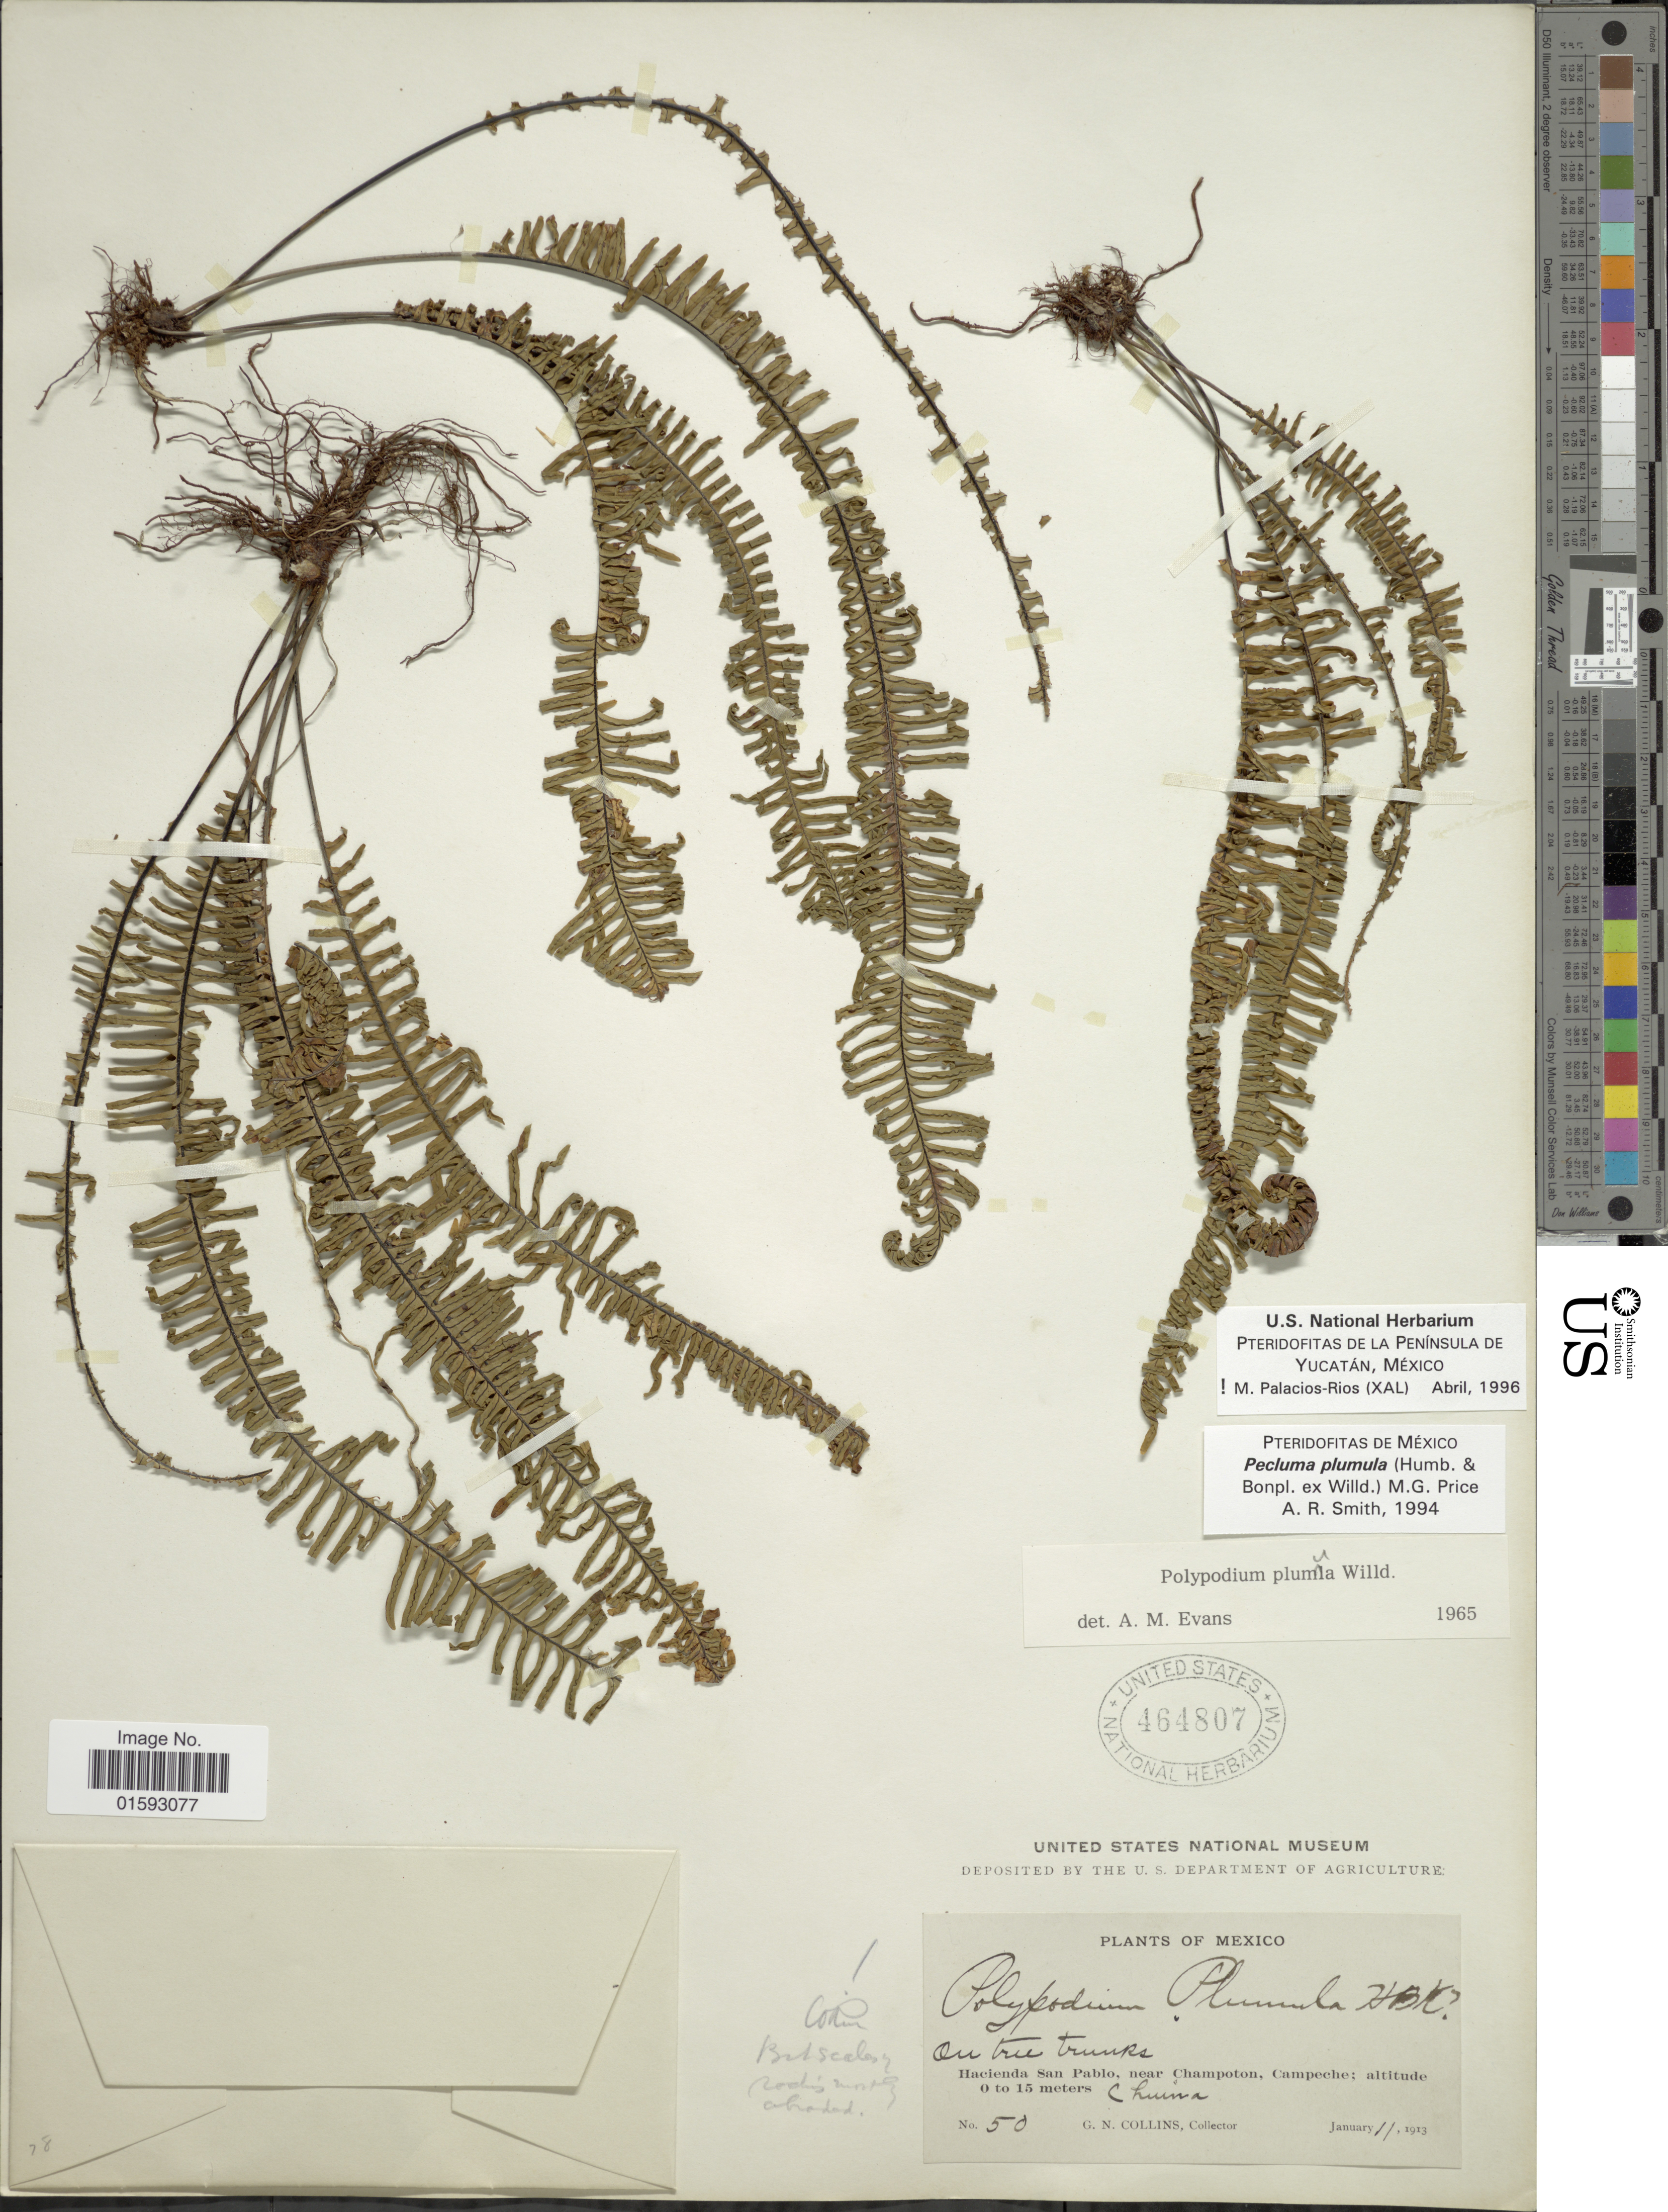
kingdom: Plantae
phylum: Tracheophyta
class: Polypodiopsida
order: Polypodiales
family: Polypodiaceae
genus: Pecluma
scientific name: Pecluma plumula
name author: (Humb. & Bonpl. ex Willd.) M.G. Price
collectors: G. Collins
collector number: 50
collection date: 1913-01-11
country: Mexico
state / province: Campeche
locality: Hacienda San Pablo, near Champoton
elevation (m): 0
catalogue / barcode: US 464807